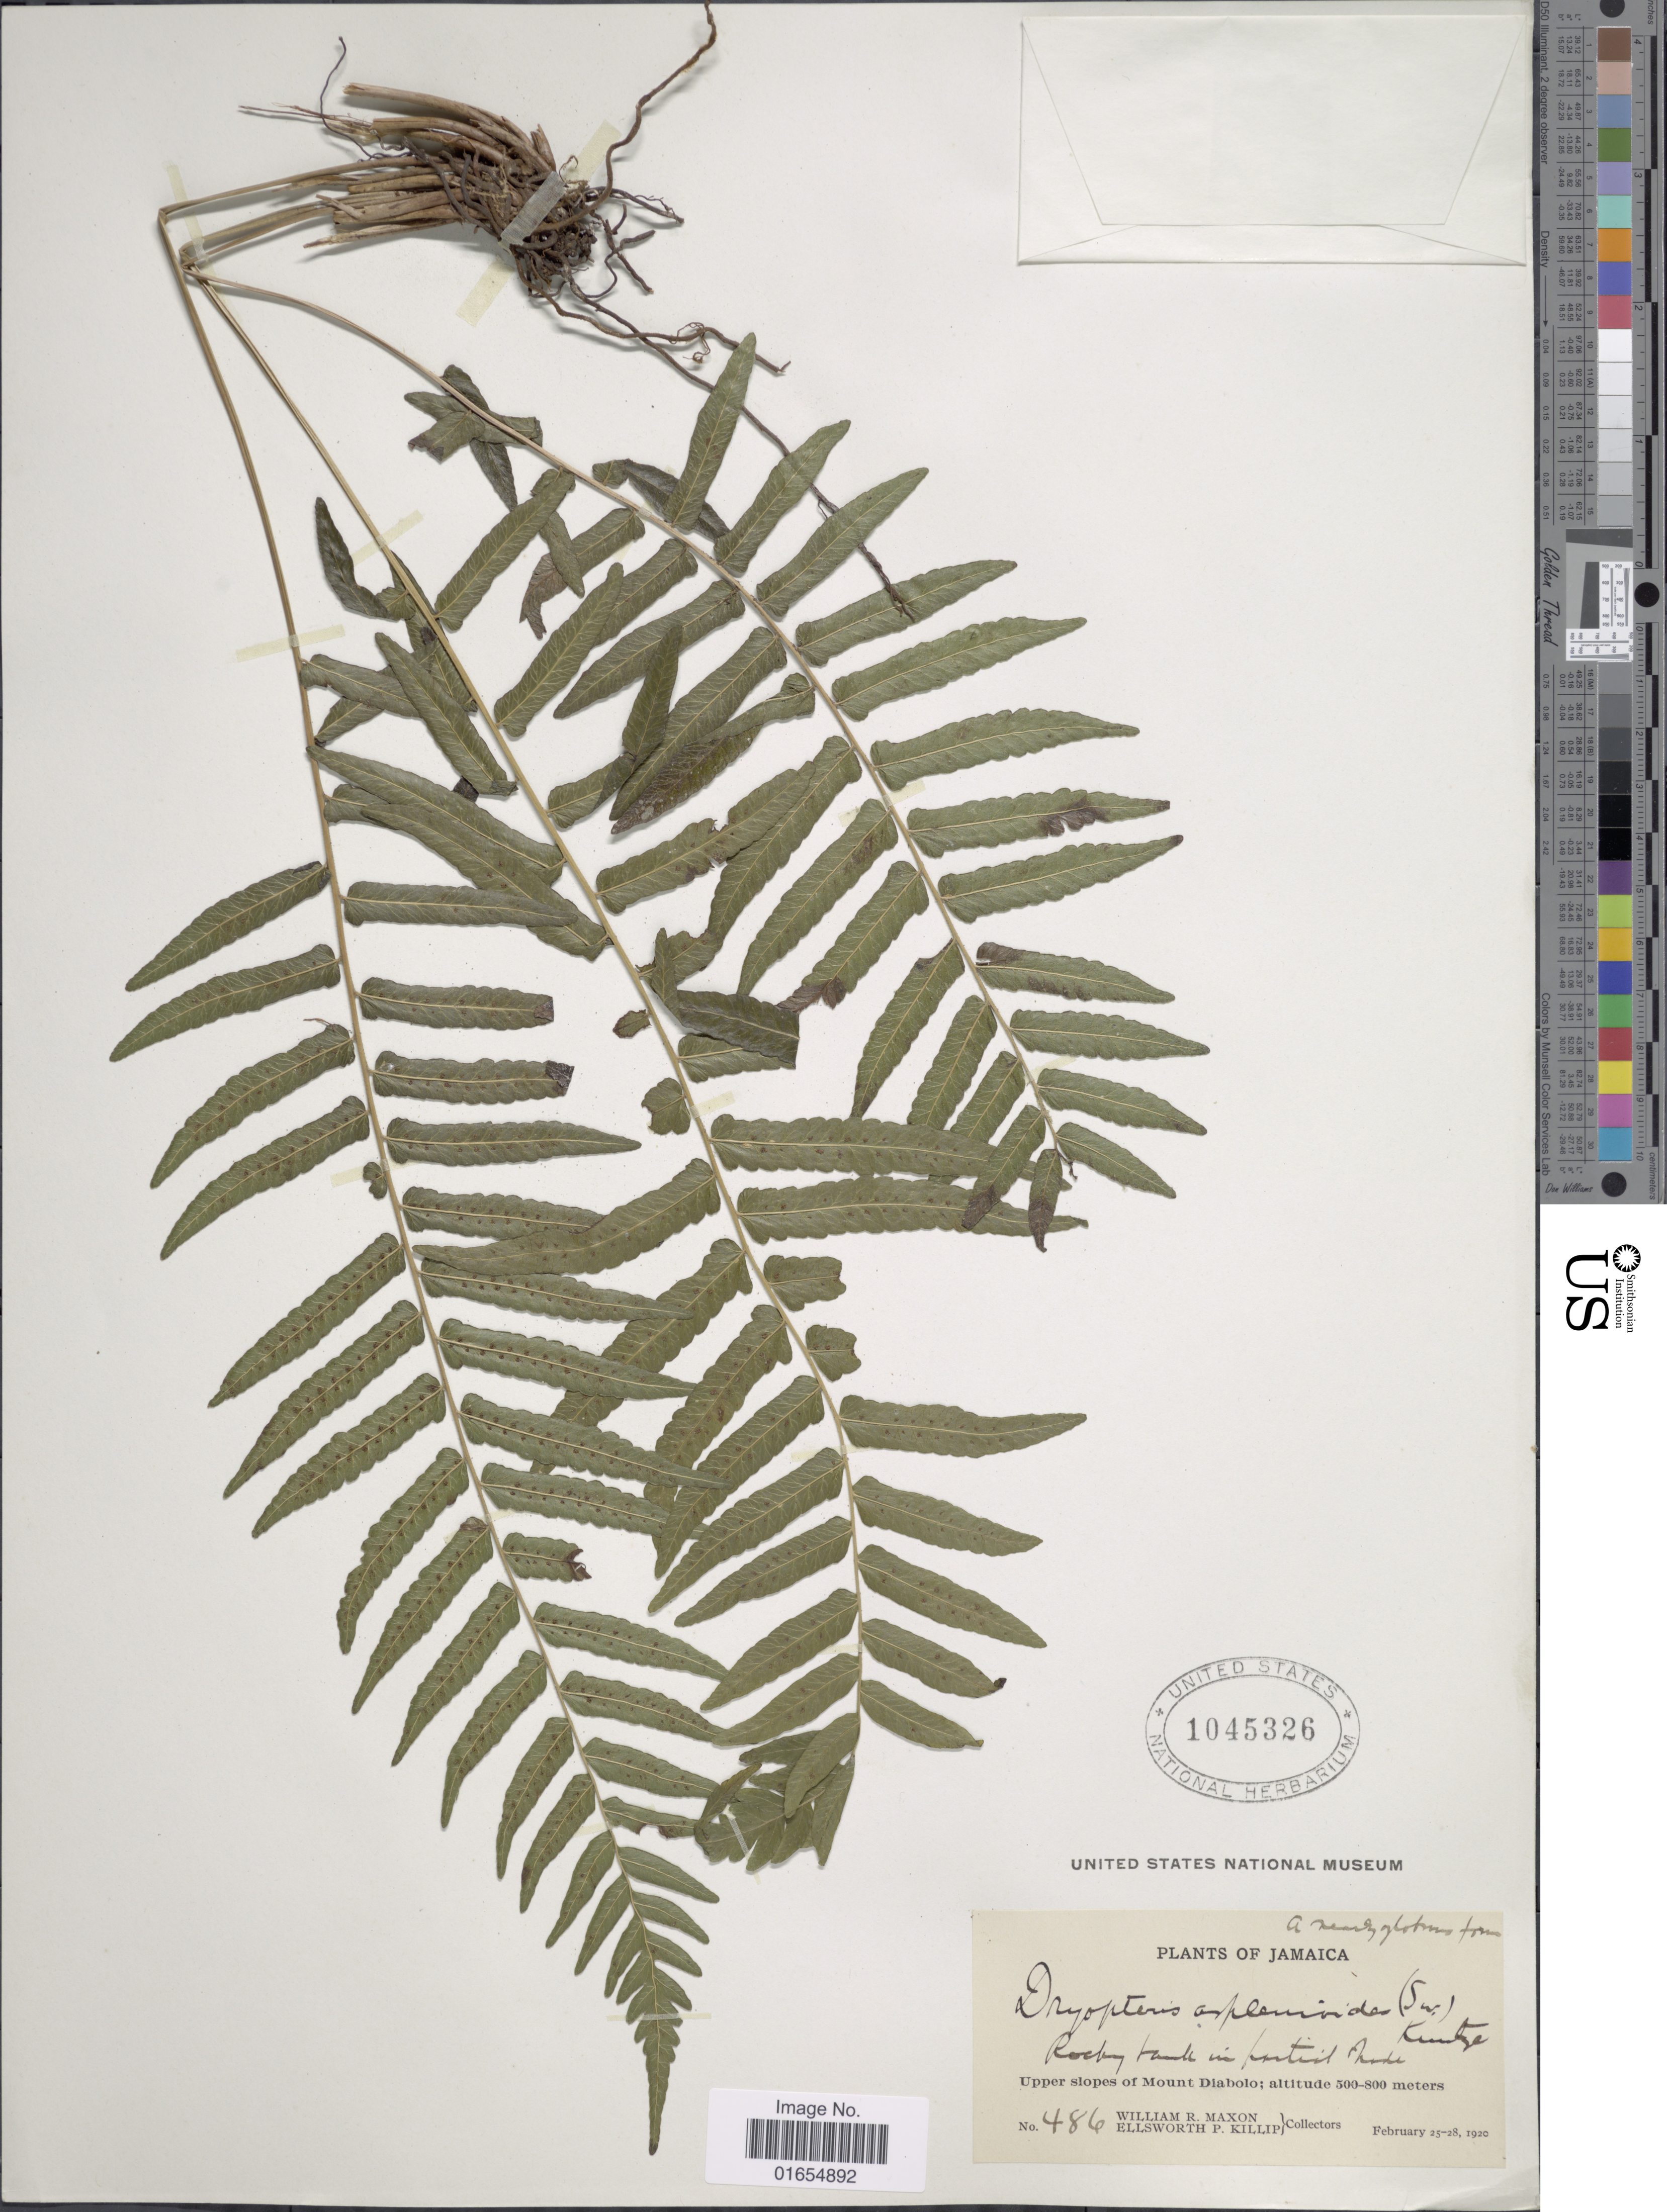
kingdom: Plantae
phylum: Tracheophyta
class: Polypodiopsida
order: Polypodiales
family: Thelypteridaceae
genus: Goniopteris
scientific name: Goniopteris retroflexa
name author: (L.) Pic. Serm.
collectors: W. R. Maxon & E. P. Killip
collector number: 486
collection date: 1920-02-25/1920-02-28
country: Jamaica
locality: Upper slopes of Mount Diabolo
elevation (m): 500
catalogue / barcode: US 1045326